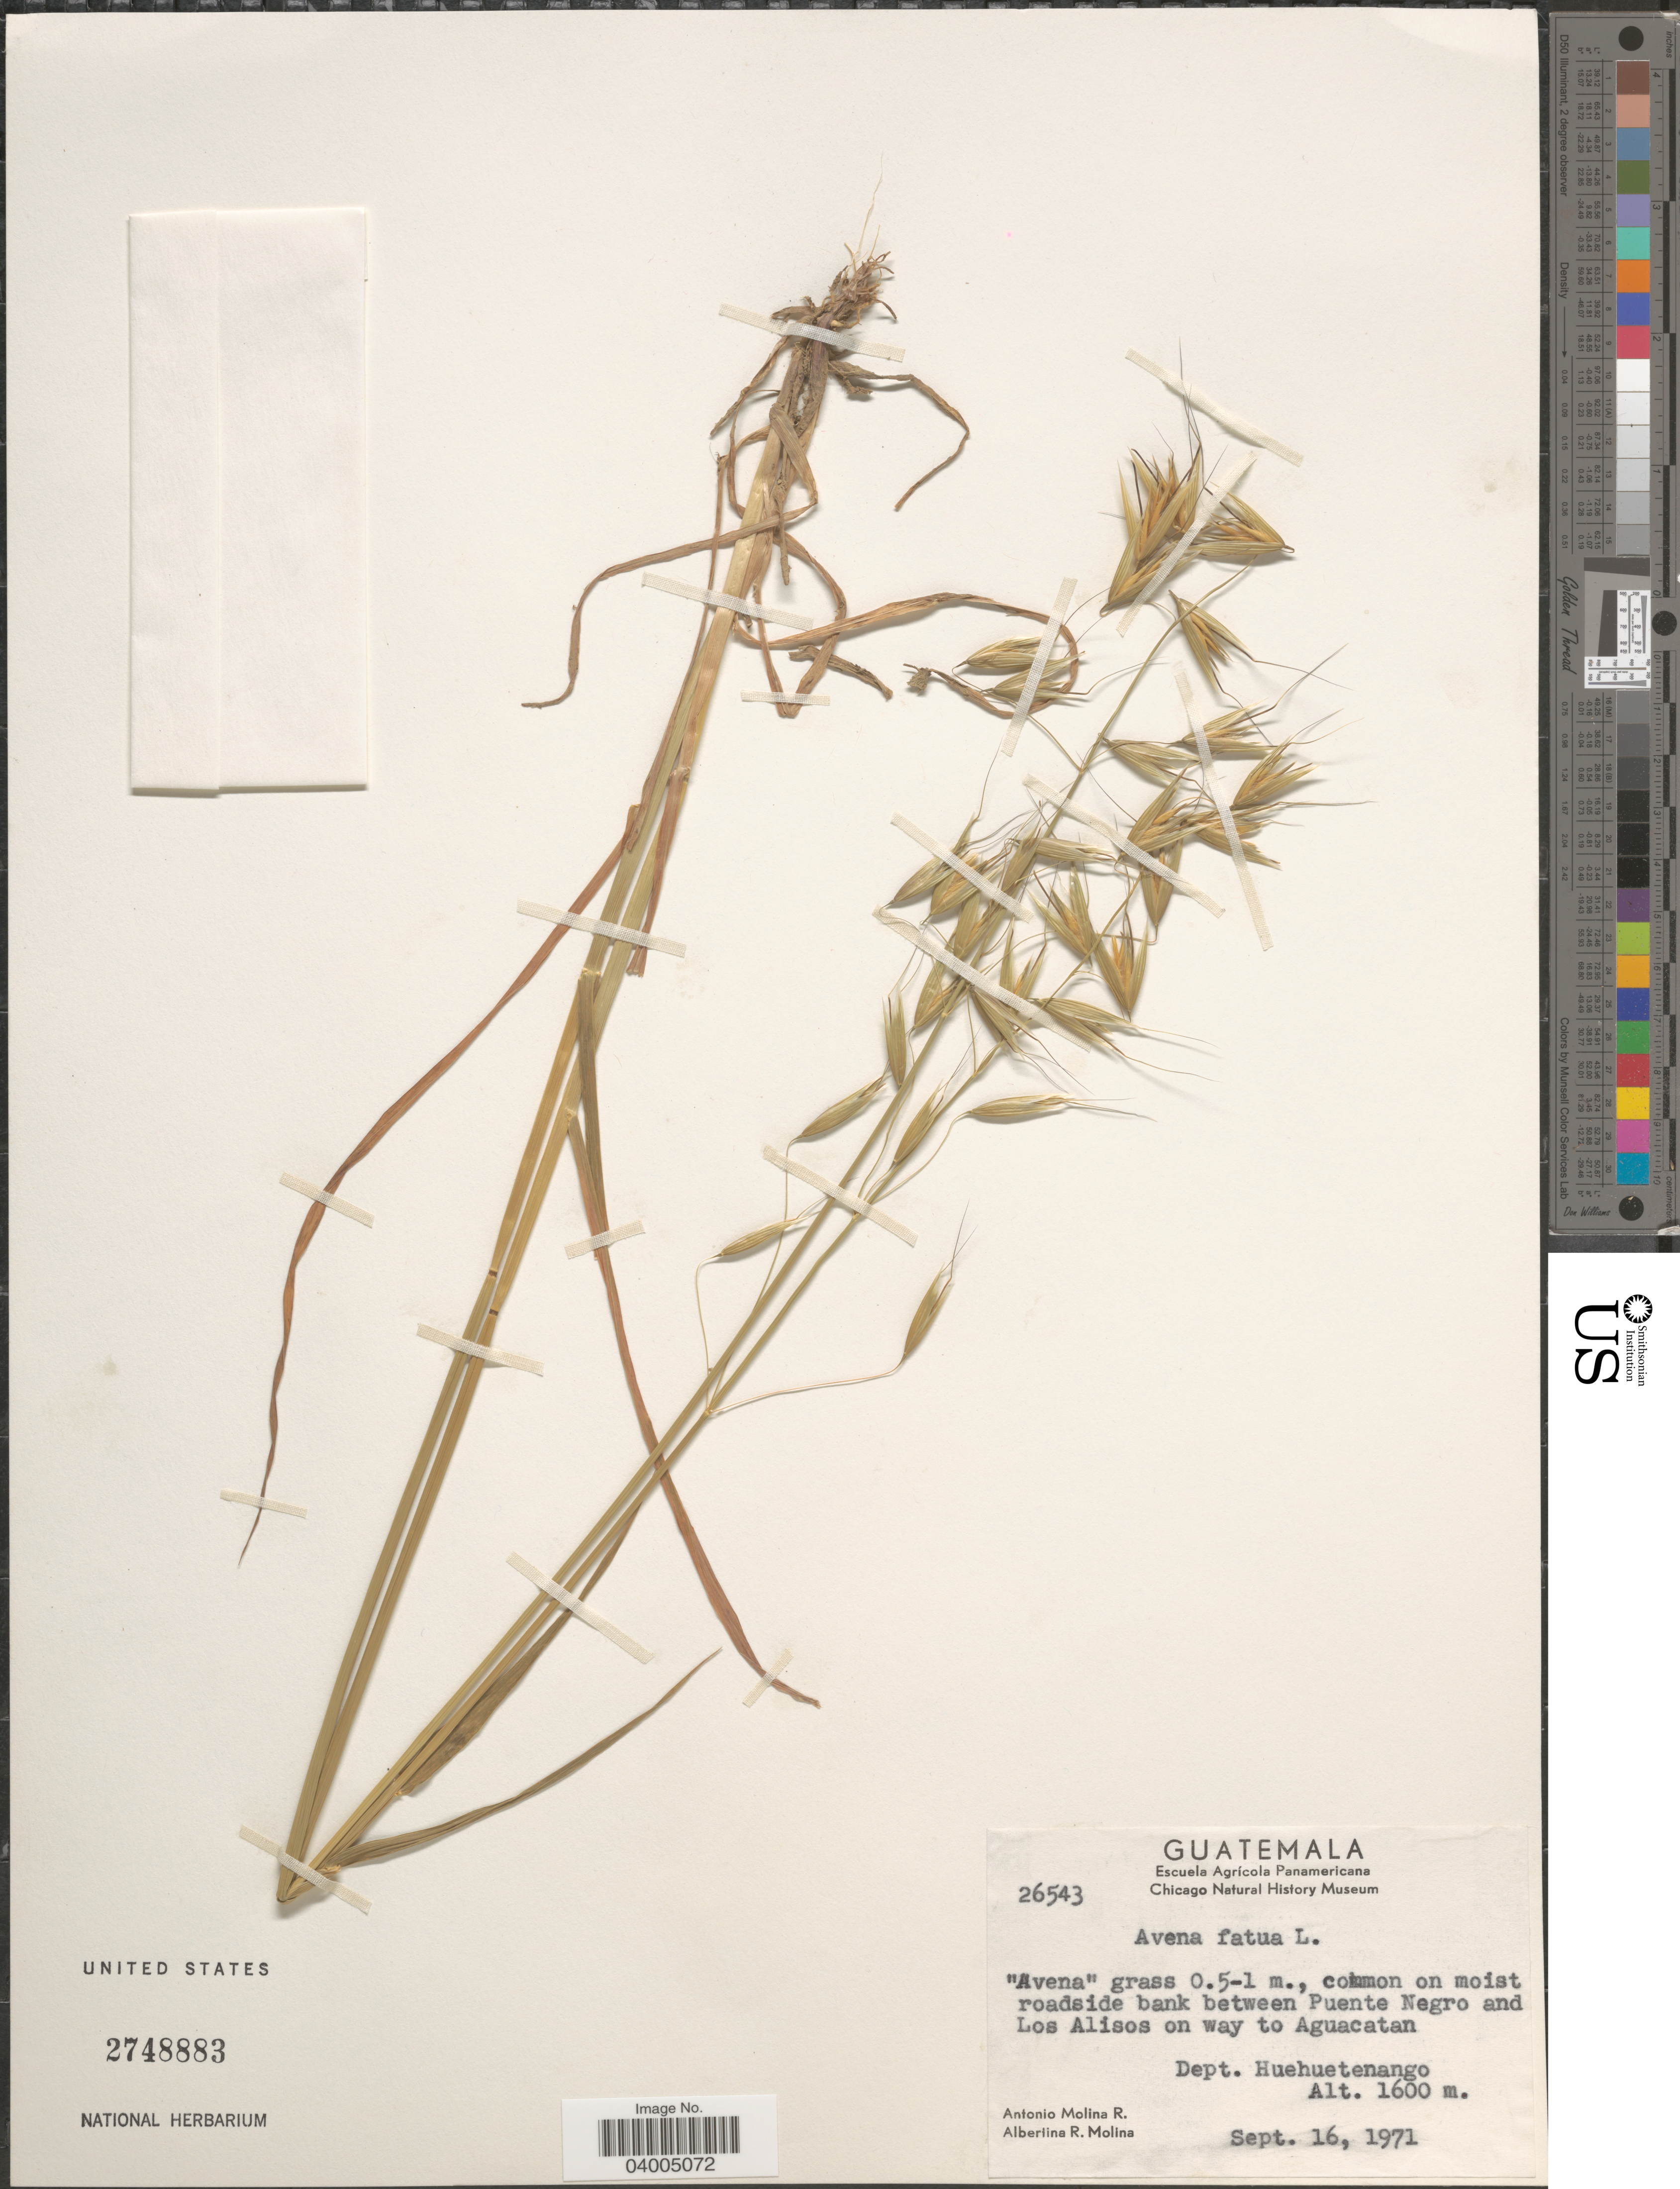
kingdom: Plantae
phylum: Tracheophyta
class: Liliopsida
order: Poales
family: Poaceae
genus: Avena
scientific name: Avena fatua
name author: L.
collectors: A. Molina R. & A. R. Molina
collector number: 26543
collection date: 1971-09-16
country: Guatemala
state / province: Huehuetenango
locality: On moist roadside bank between Puente Negro and Los Alisos on way to Aguacatan. Dept. Huehuetenango.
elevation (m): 1600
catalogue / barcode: US 2748883